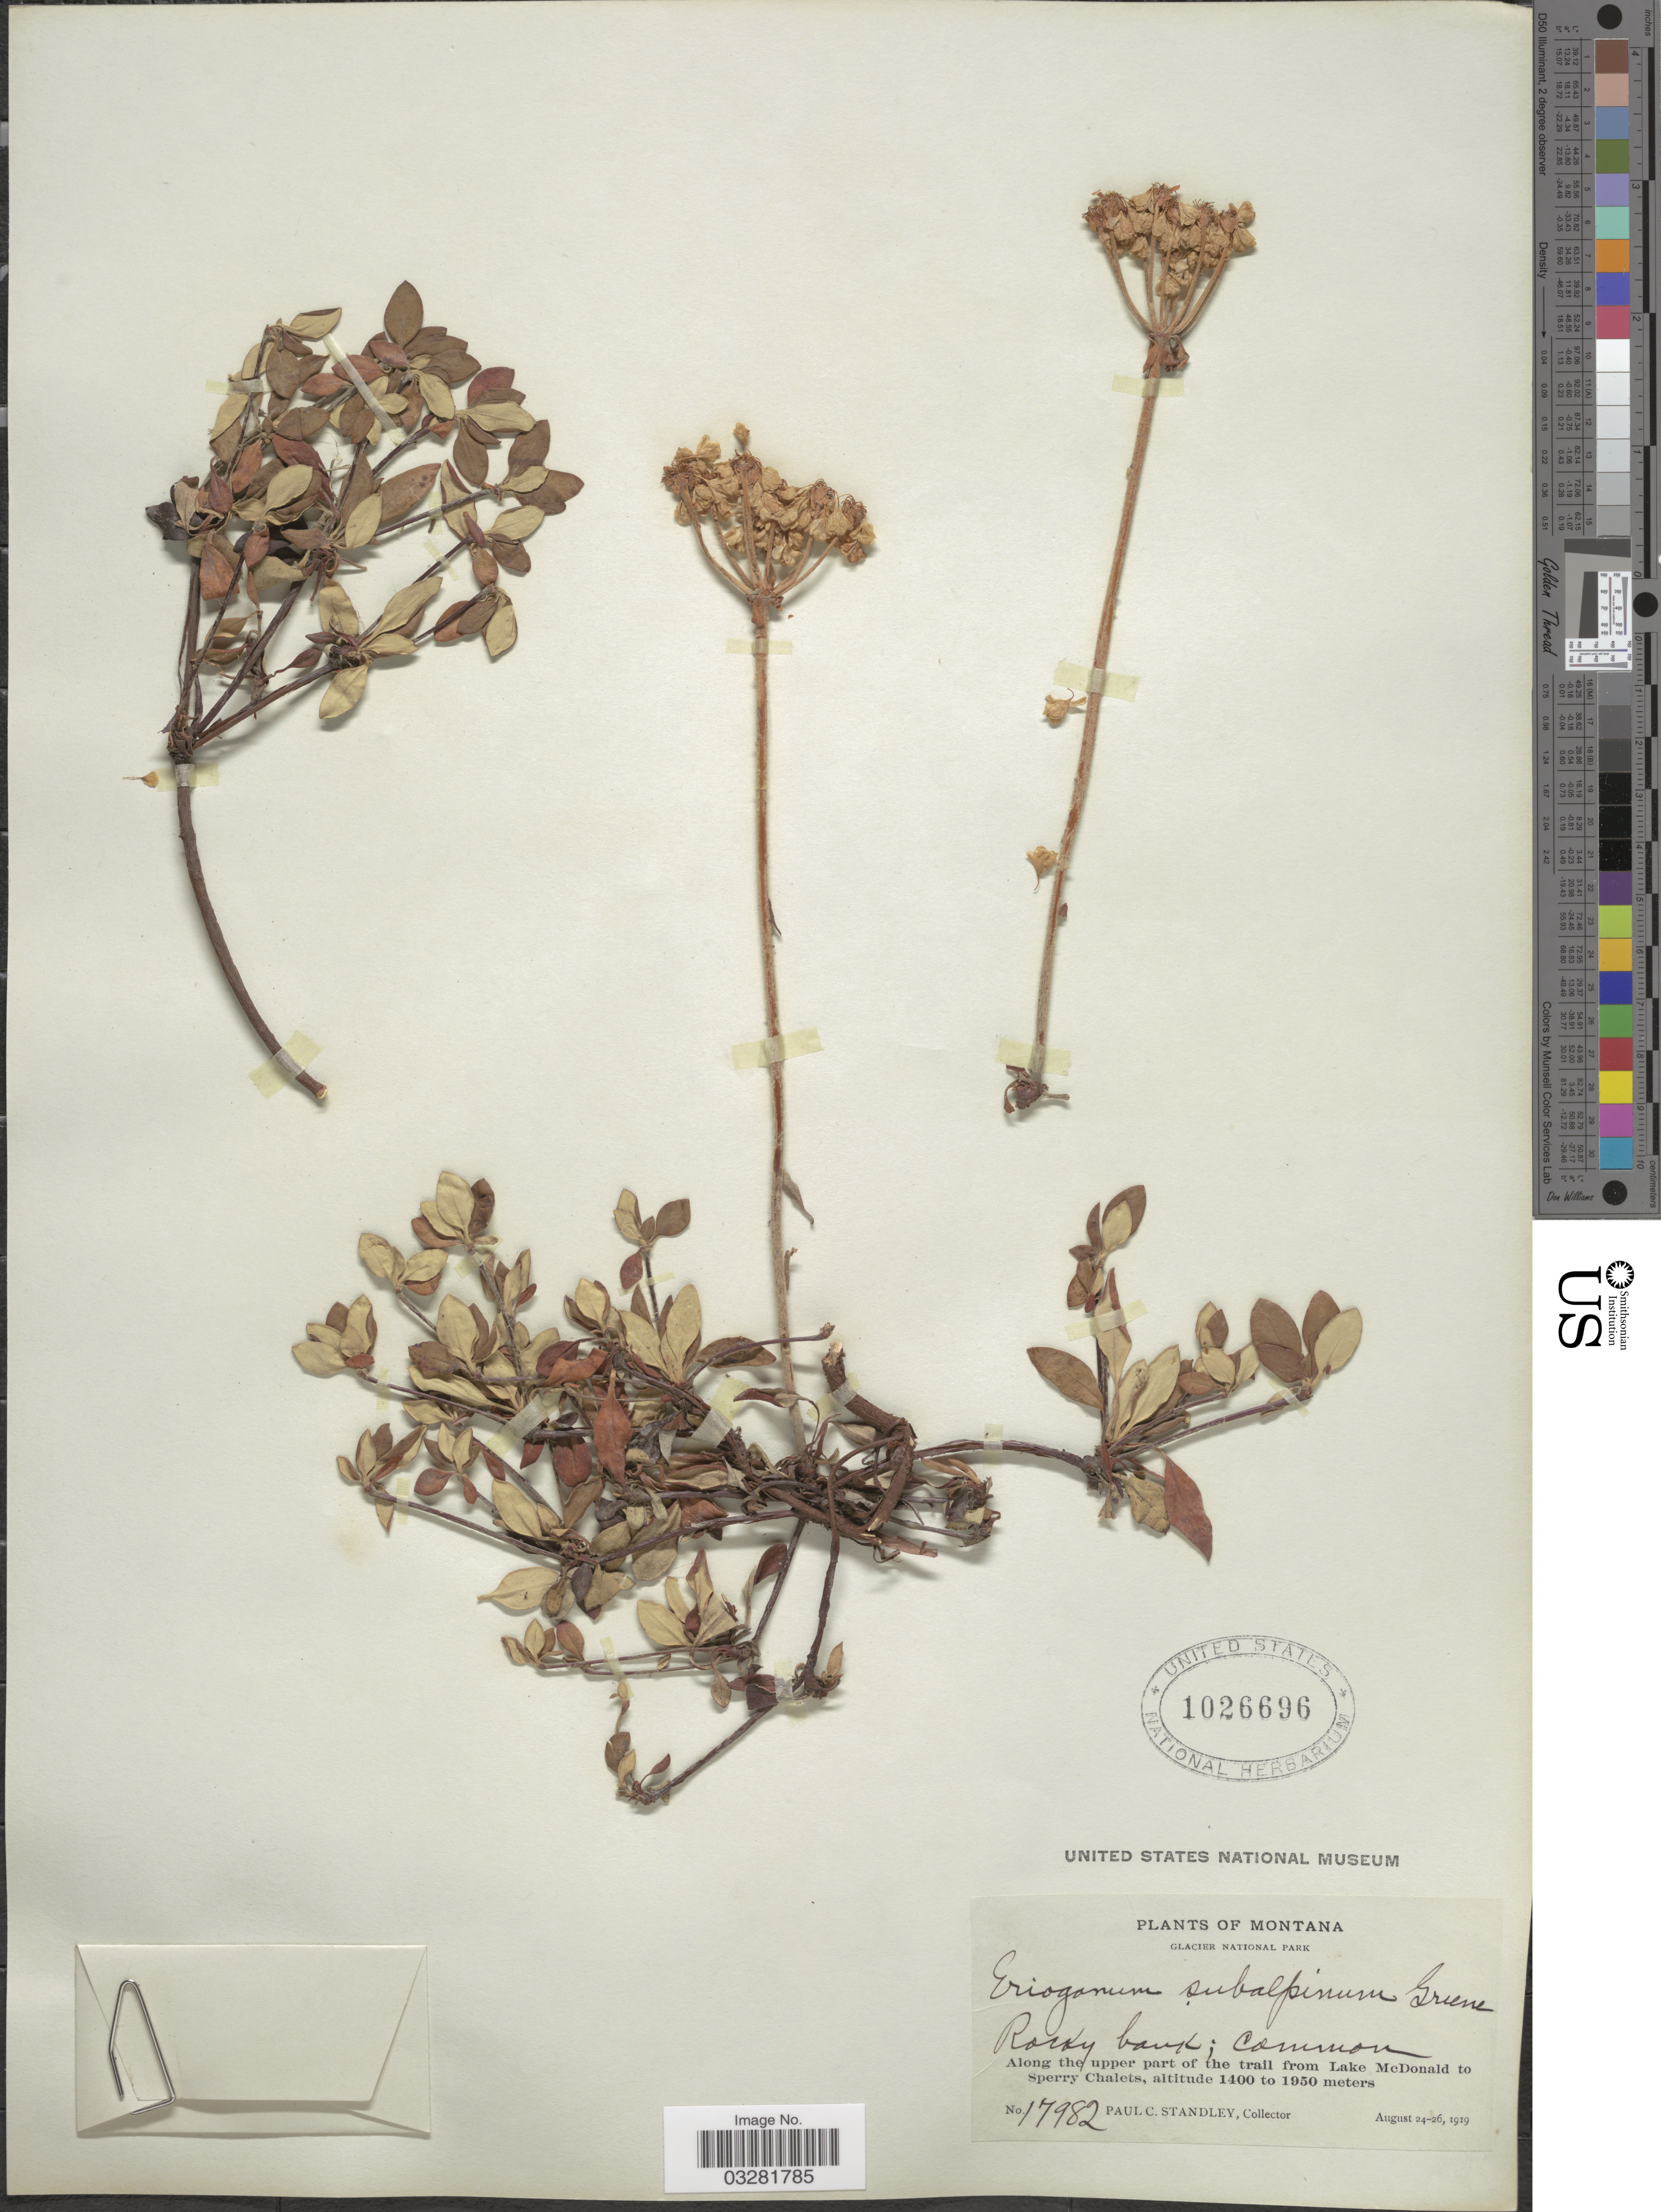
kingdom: Plantae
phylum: Tracheophyta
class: Magnoliopsida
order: Caryophyllales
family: Polygonaceae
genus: Eriogonum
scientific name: Eriogonum umbellatum var. subalpinum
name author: M.E. Jones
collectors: P. C. Standley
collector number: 17982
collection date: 1919-08-24/1919-08-26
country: United States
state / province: Montana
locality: Glacier National Park. Along the upper part of the trail from Lake McDonald to Sperry Chalets.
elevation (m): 1400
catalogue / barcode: US 1026696